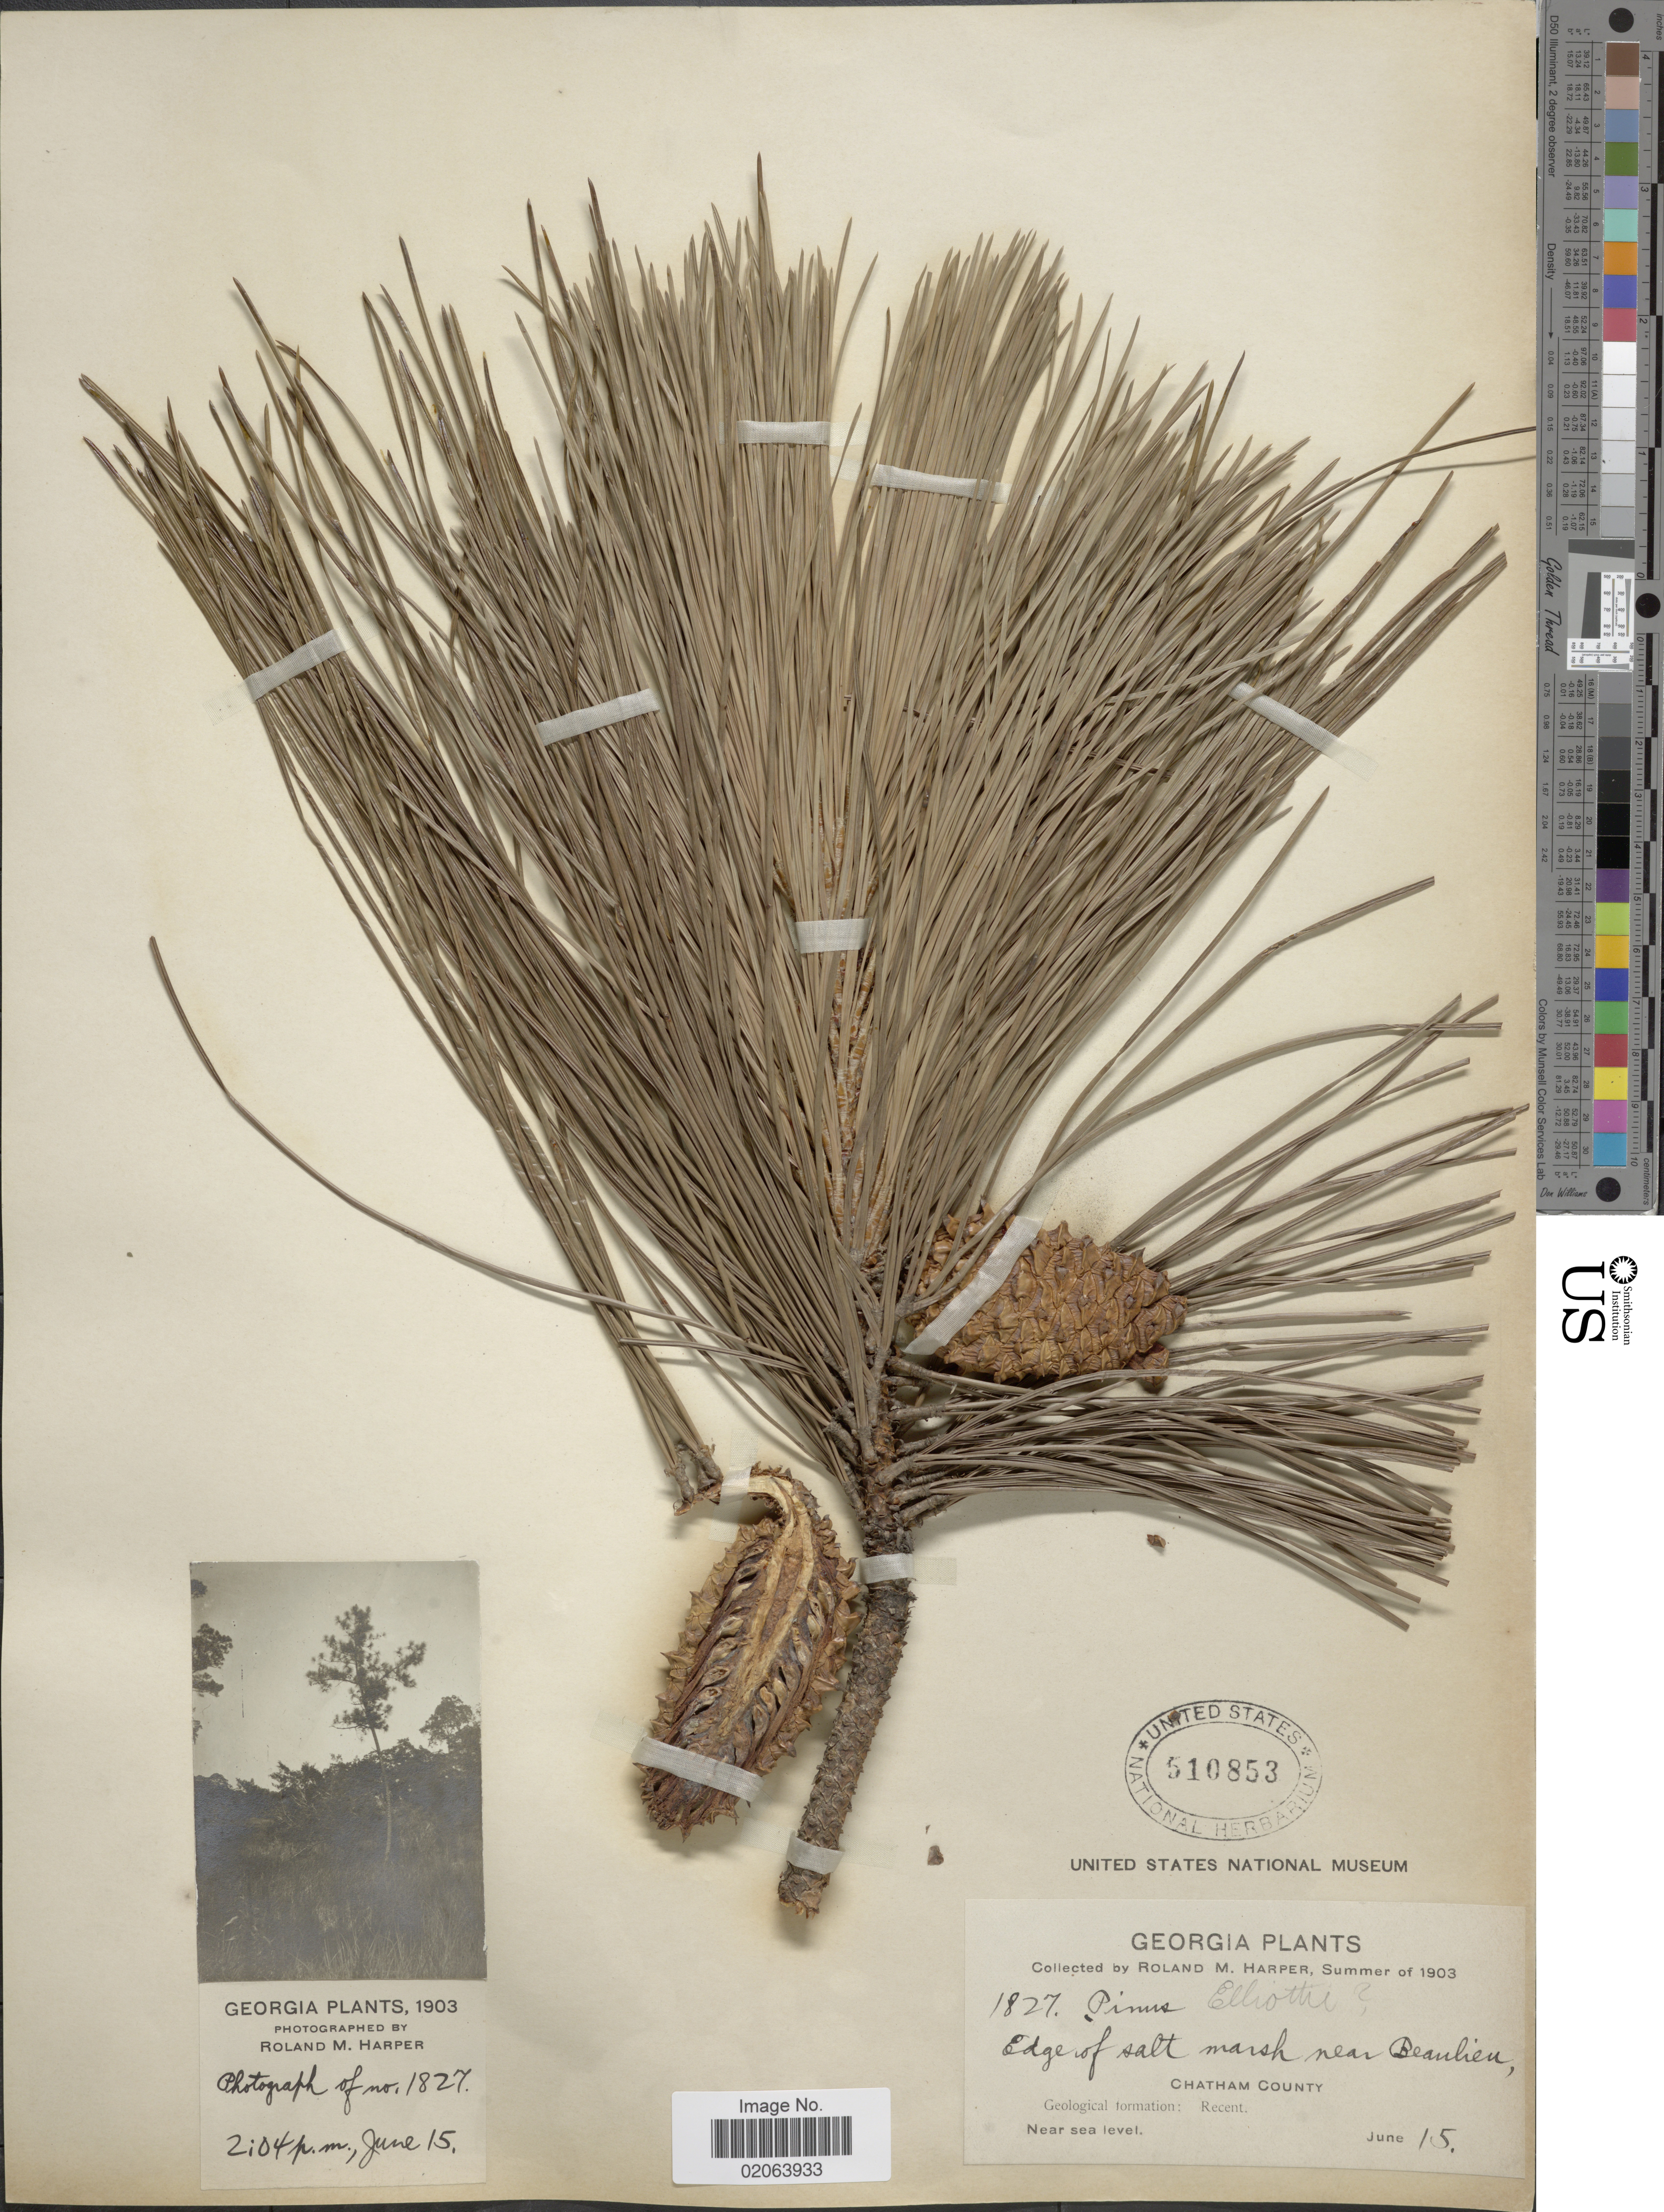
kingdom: Plantae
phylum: Tracheophyta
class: Pinopsida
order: Pinales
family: Pinaceae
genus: Pinus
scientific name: Pinus elliottii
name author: Engelm.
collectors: R. M. Harper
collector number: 1827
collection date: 1903-06-15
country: United States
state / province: Georgia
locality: Near Beaulieu Chatham County.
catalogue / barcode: US 510853